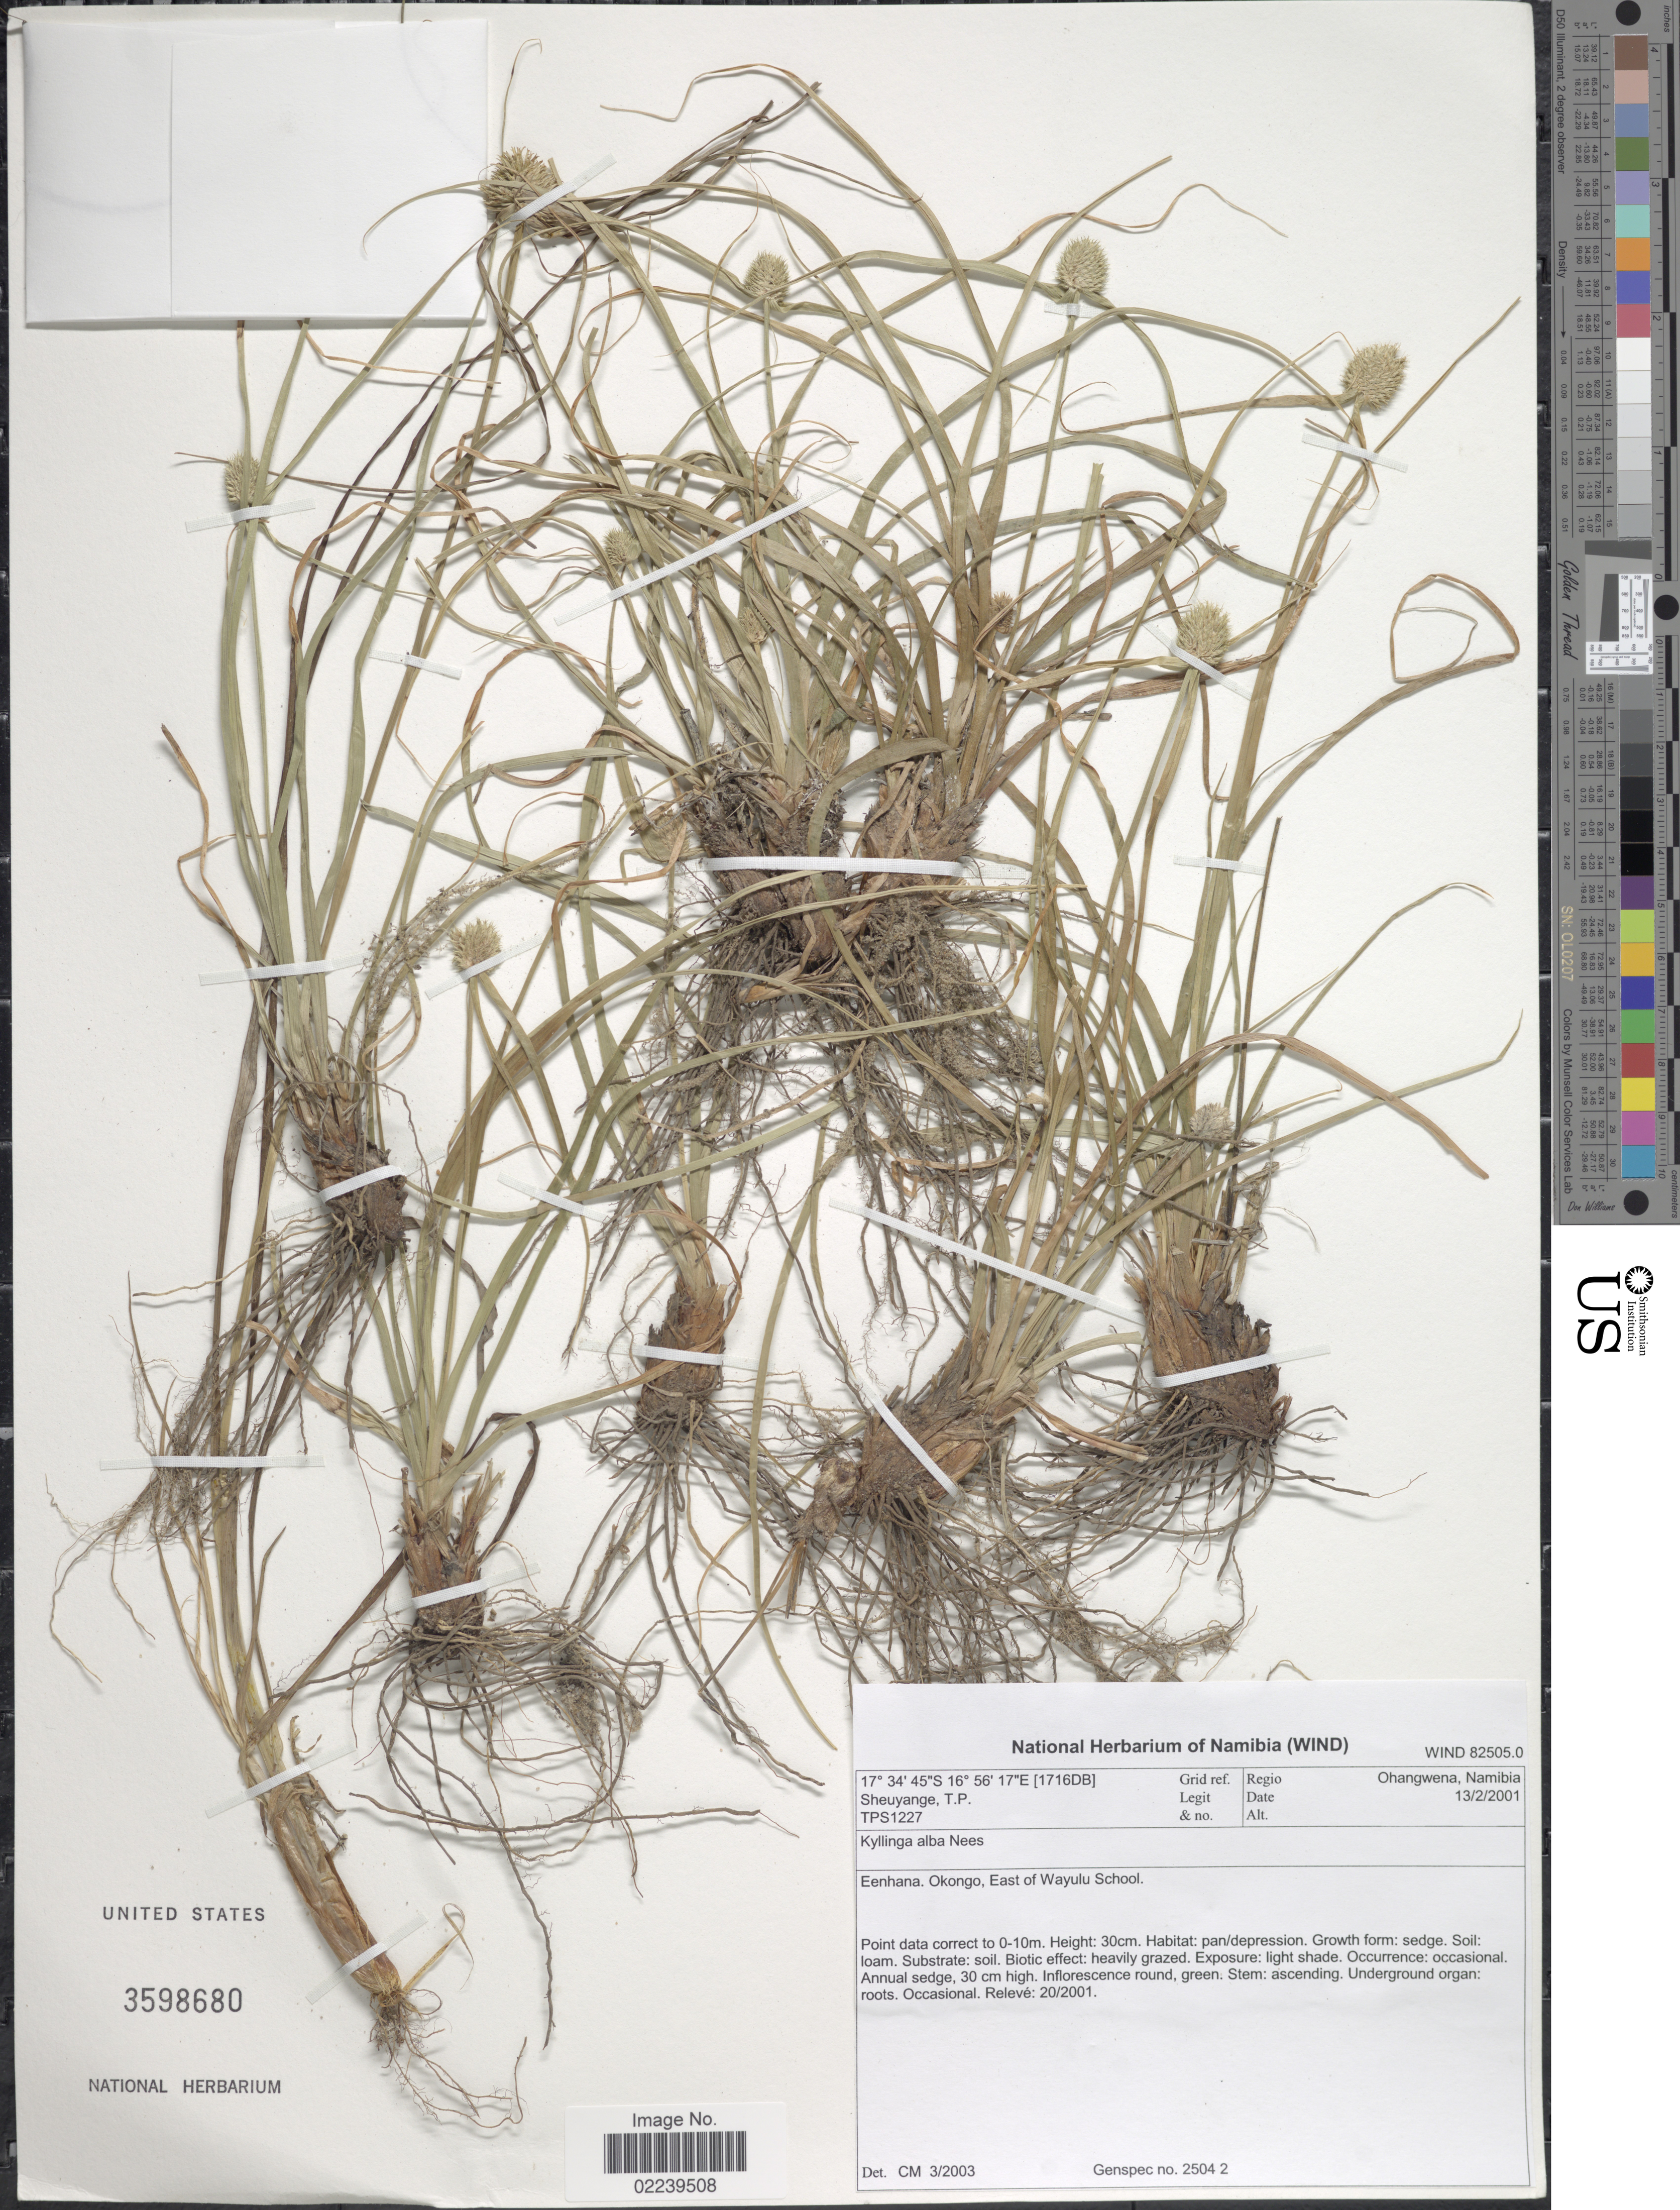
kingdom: Plantae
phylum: Tracheophyta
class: Liliopsida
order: Poales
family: Cyperaceae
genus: Cyperus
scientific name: Cyperus alatus subsp. alatus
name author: (Nees) F. Muell.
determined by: Strong, M. T., (US), Smithsonian Institution - National Museum of Natural History (UNITED STATES)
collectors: T. Sheuyange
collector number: TPS1227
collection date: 2001-02-13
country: Namibia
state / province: Ohangwena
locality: Eenhana. Okongo, East of Waylu School. 1716DB Grid Ref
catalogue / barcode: US 3598680